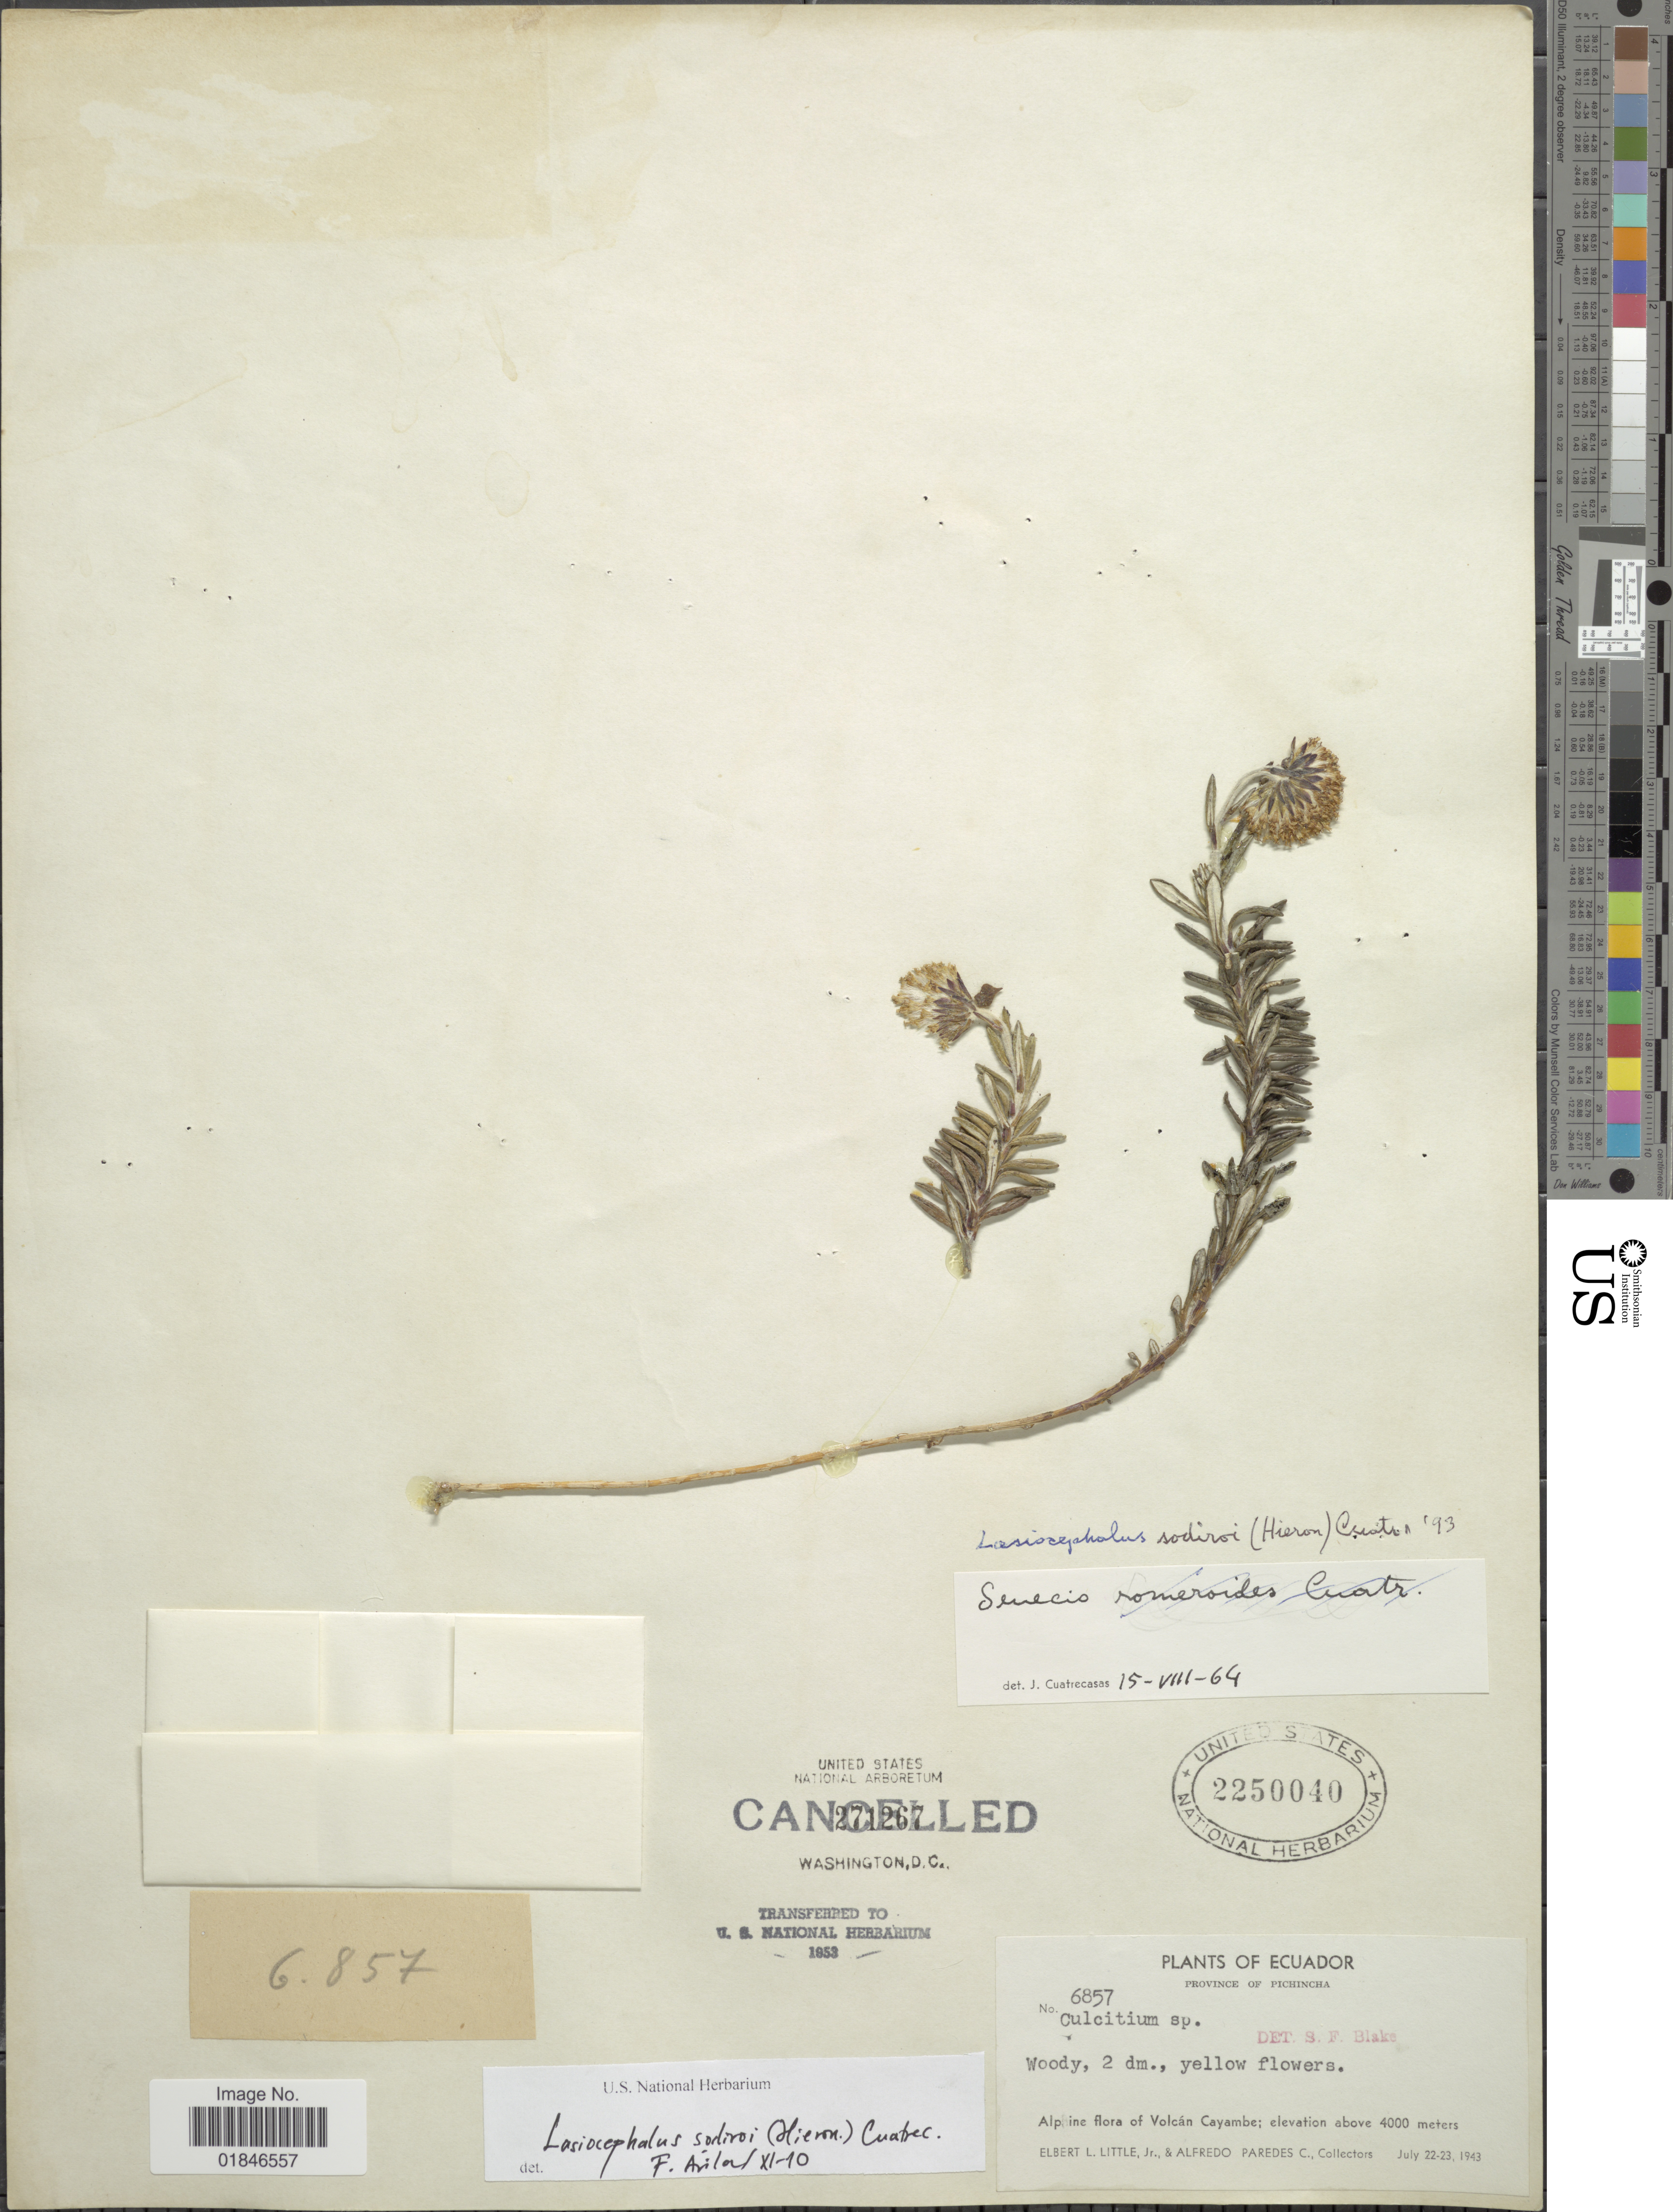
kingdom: Plantae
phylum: Tracheophyta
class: Magnoliopsida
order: Asterales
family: Asteraceae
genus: Senecio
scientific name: Senecio imbaburensis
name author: Sklenár & Marhold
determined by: Salomon, Luciana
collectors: E. L. Little & A. Paredes C.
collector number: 6857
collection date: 1943-07-22/1943-07-23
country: Ecuador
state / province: Pichincha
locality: Province of Pichincha. Alpine flora of Volcan Cayambe.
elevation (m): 4000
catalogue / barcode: US 2250040